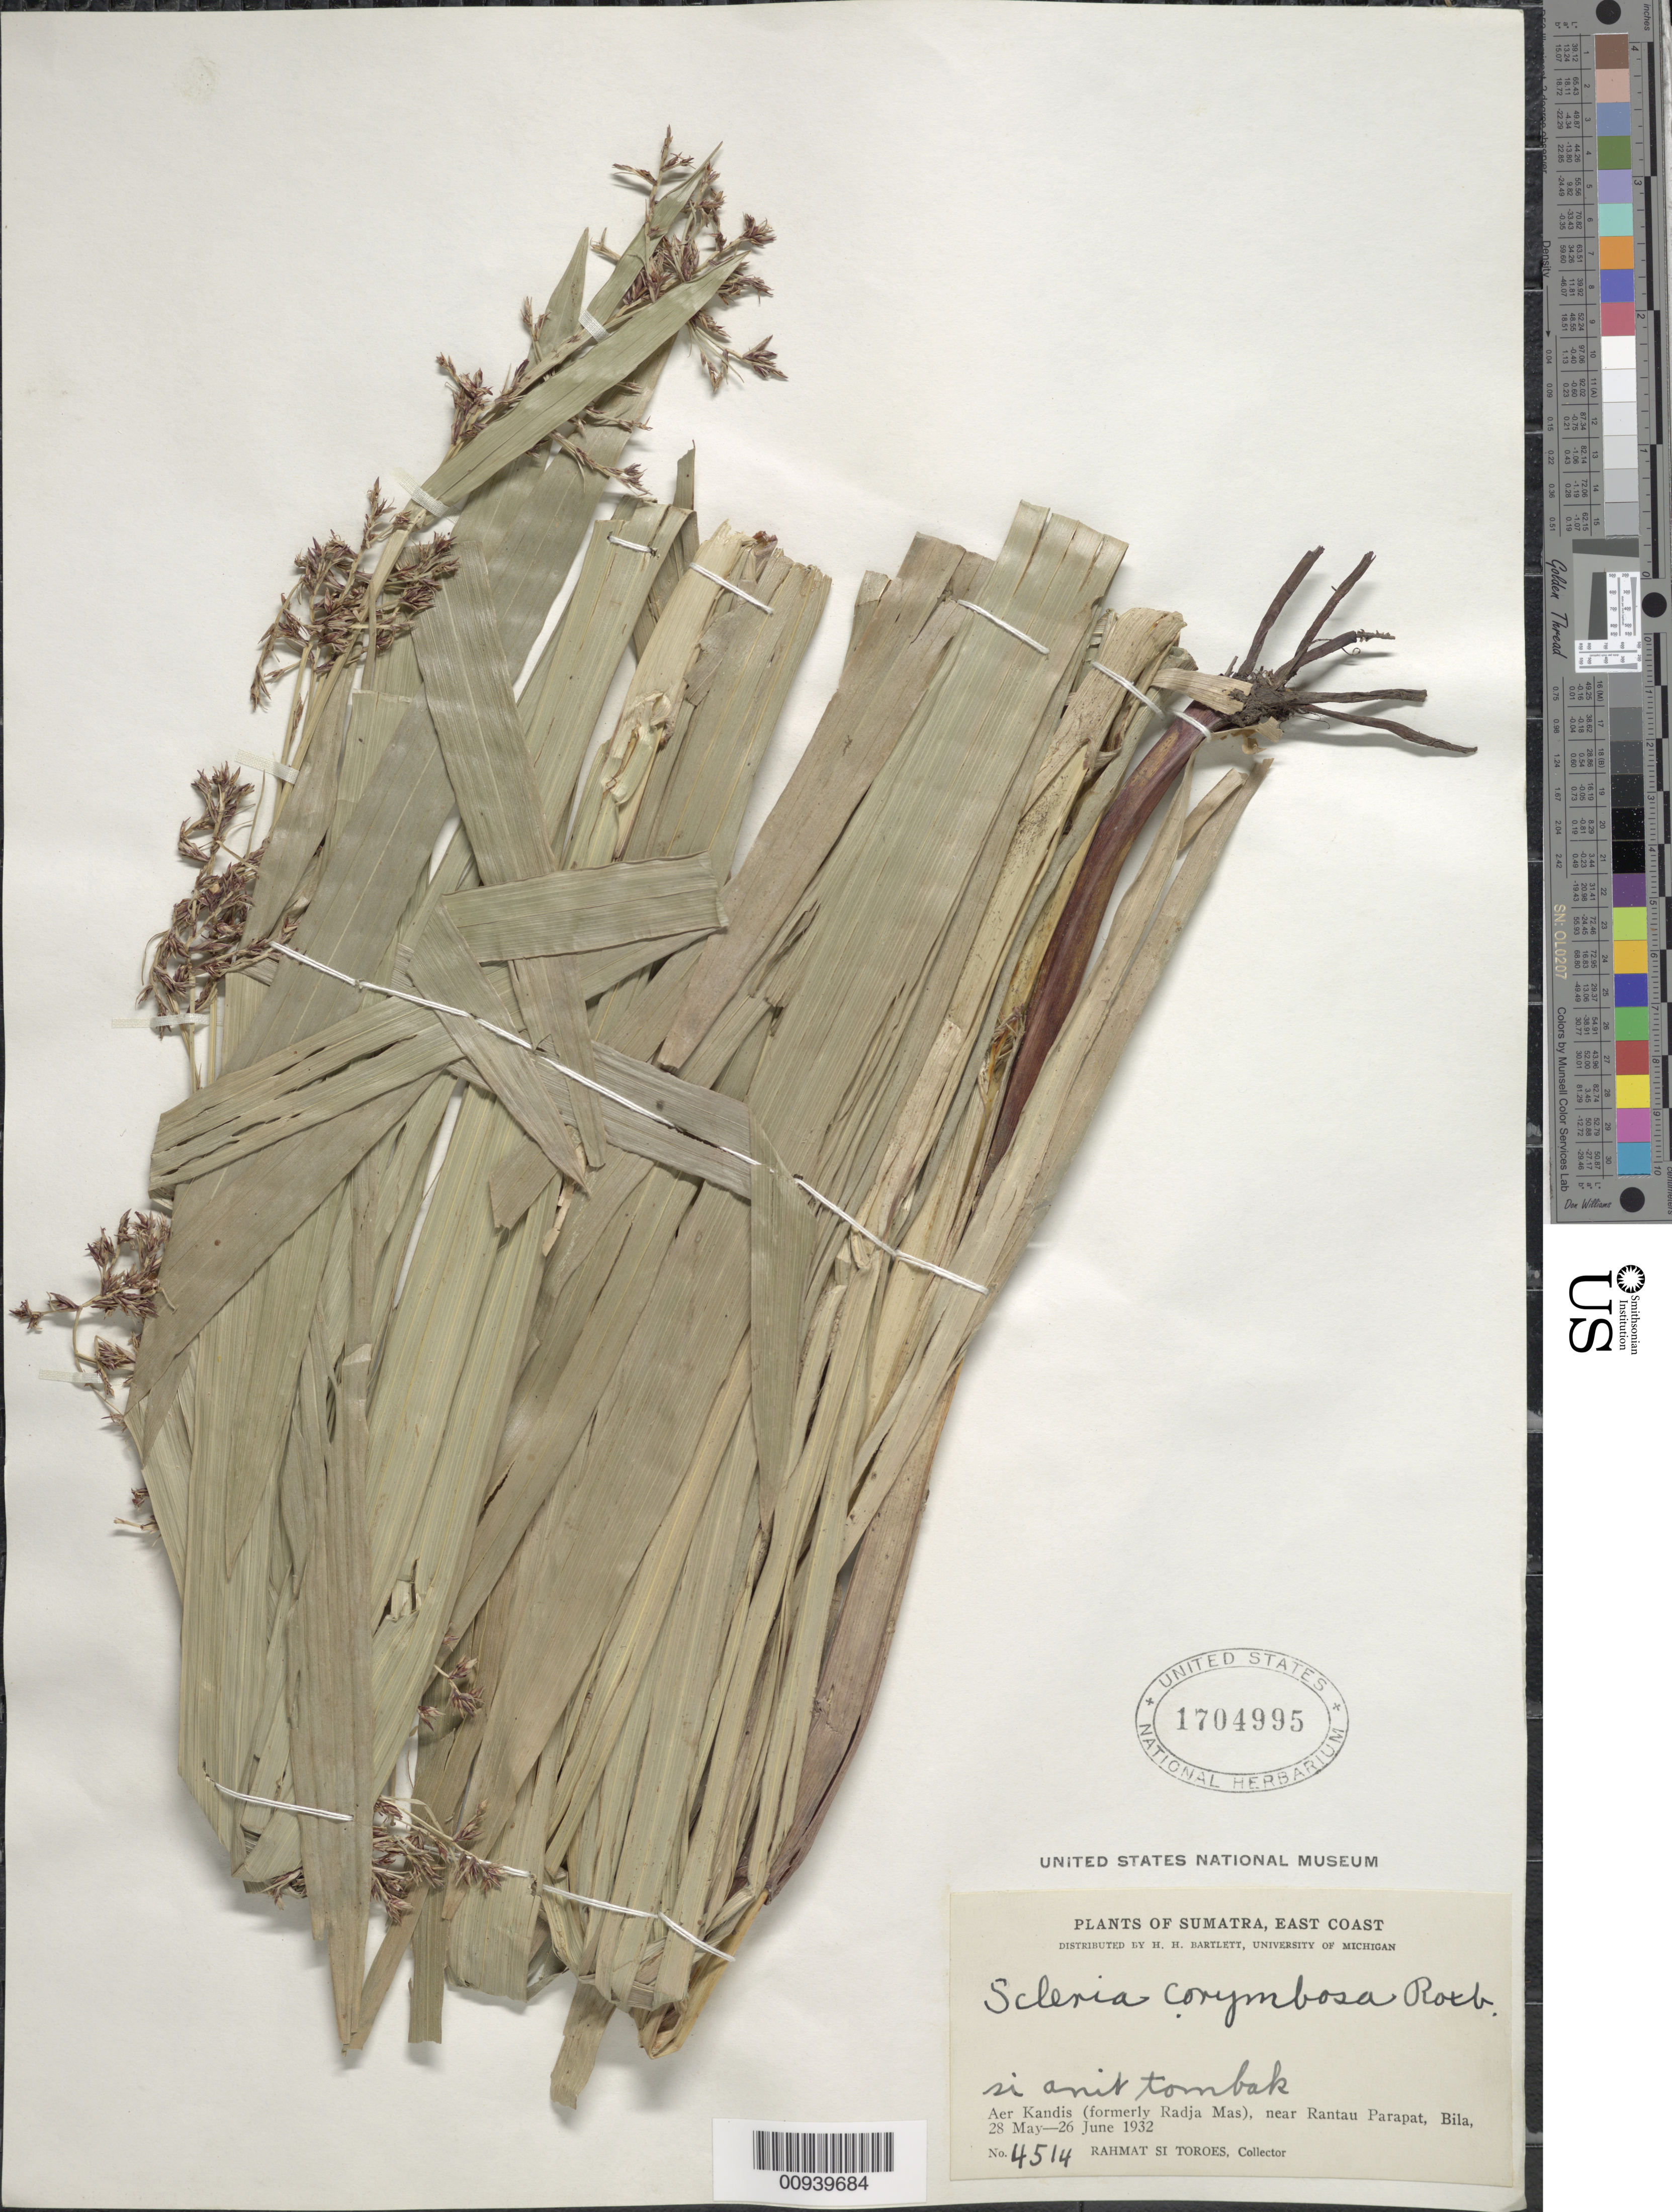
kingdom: Plantae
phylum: Tracheophyta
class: Liliopsida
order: Poales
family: Cyperaceae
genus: Scleria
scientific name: Scleria corymbosa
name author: Roxb.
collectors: Rahmat Si Boeea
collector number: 4514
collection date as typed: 28 May 1932 to 26 Jun 1932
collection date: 1932-05-28/1932-06-26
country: Indonesia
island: Sumatra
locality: Aer Kandis (formerly Radja Mas), near Rantau Parapat, Bila.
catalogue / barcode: US 1704995